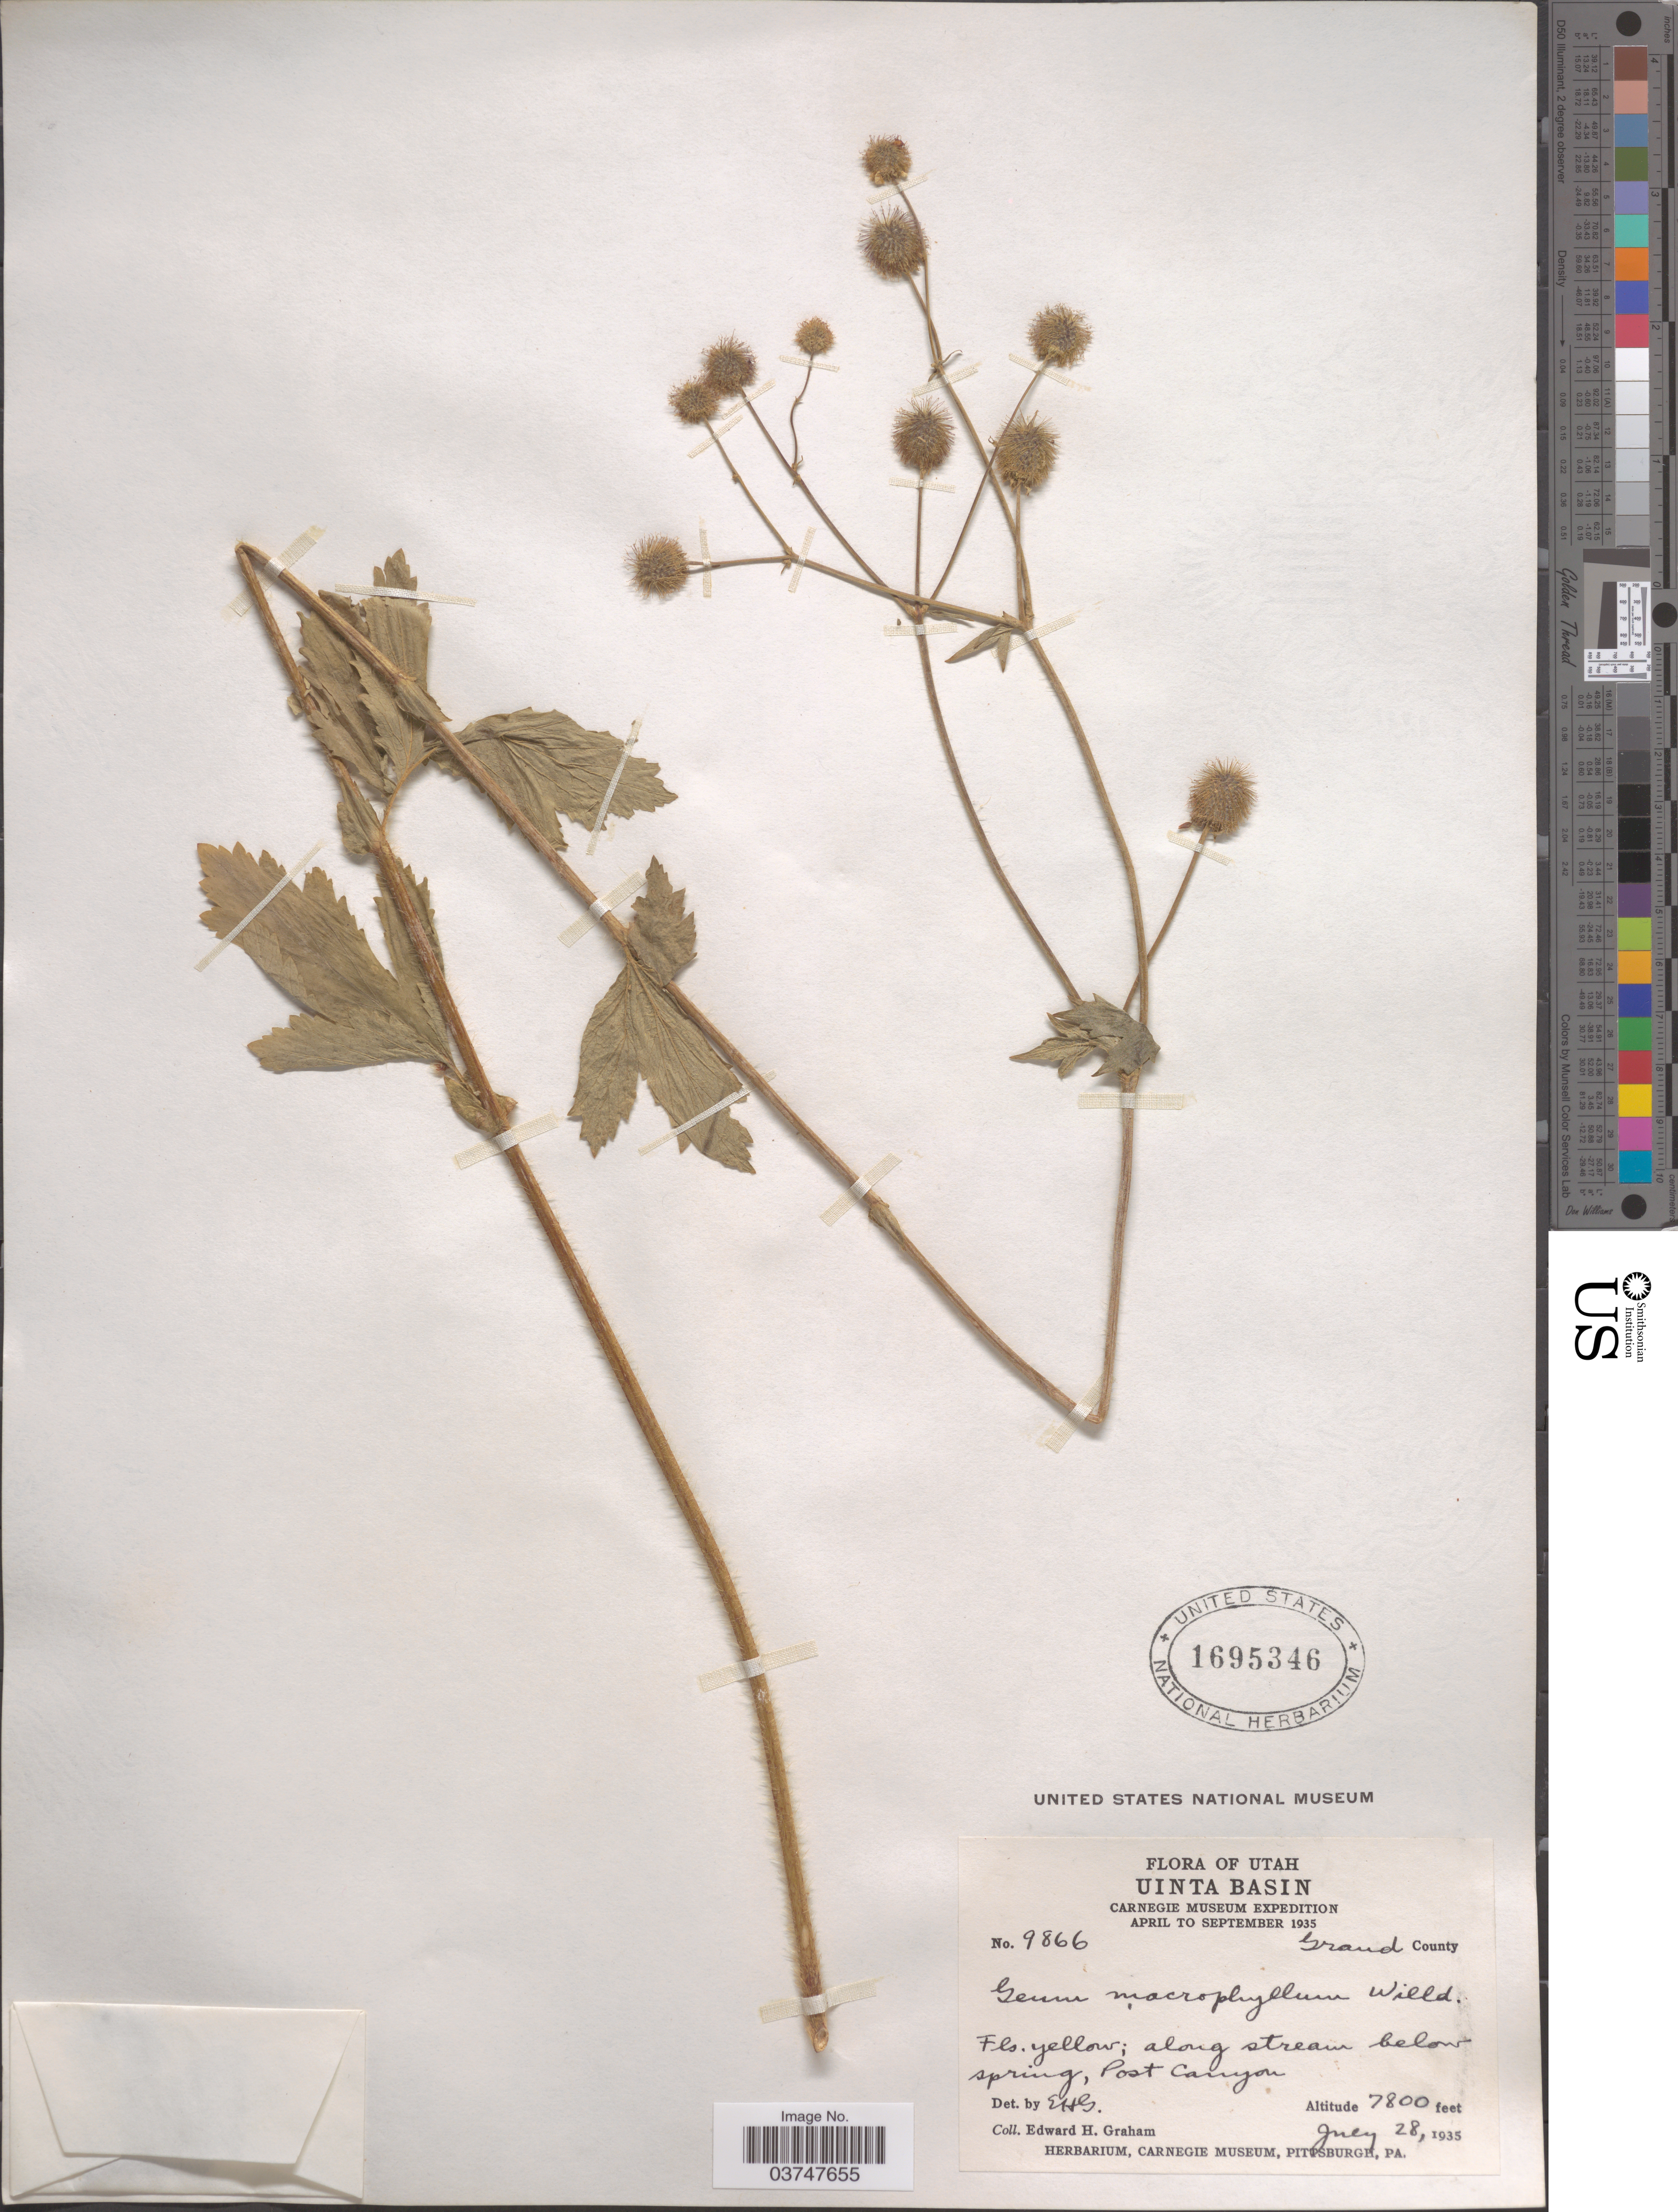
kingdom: Plantae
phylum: Tracheophyta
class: Magnoliopsida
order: Rosales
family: Rosaceae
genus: Geum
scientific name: Geum macrophyllum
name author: Willd.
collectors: E. H. Graham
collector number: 9866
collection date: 1935-07-28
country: United States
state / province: Utah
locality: Uinta Basin. Grand County. Post Canyon.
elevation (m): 2377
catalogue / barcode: US 1695346